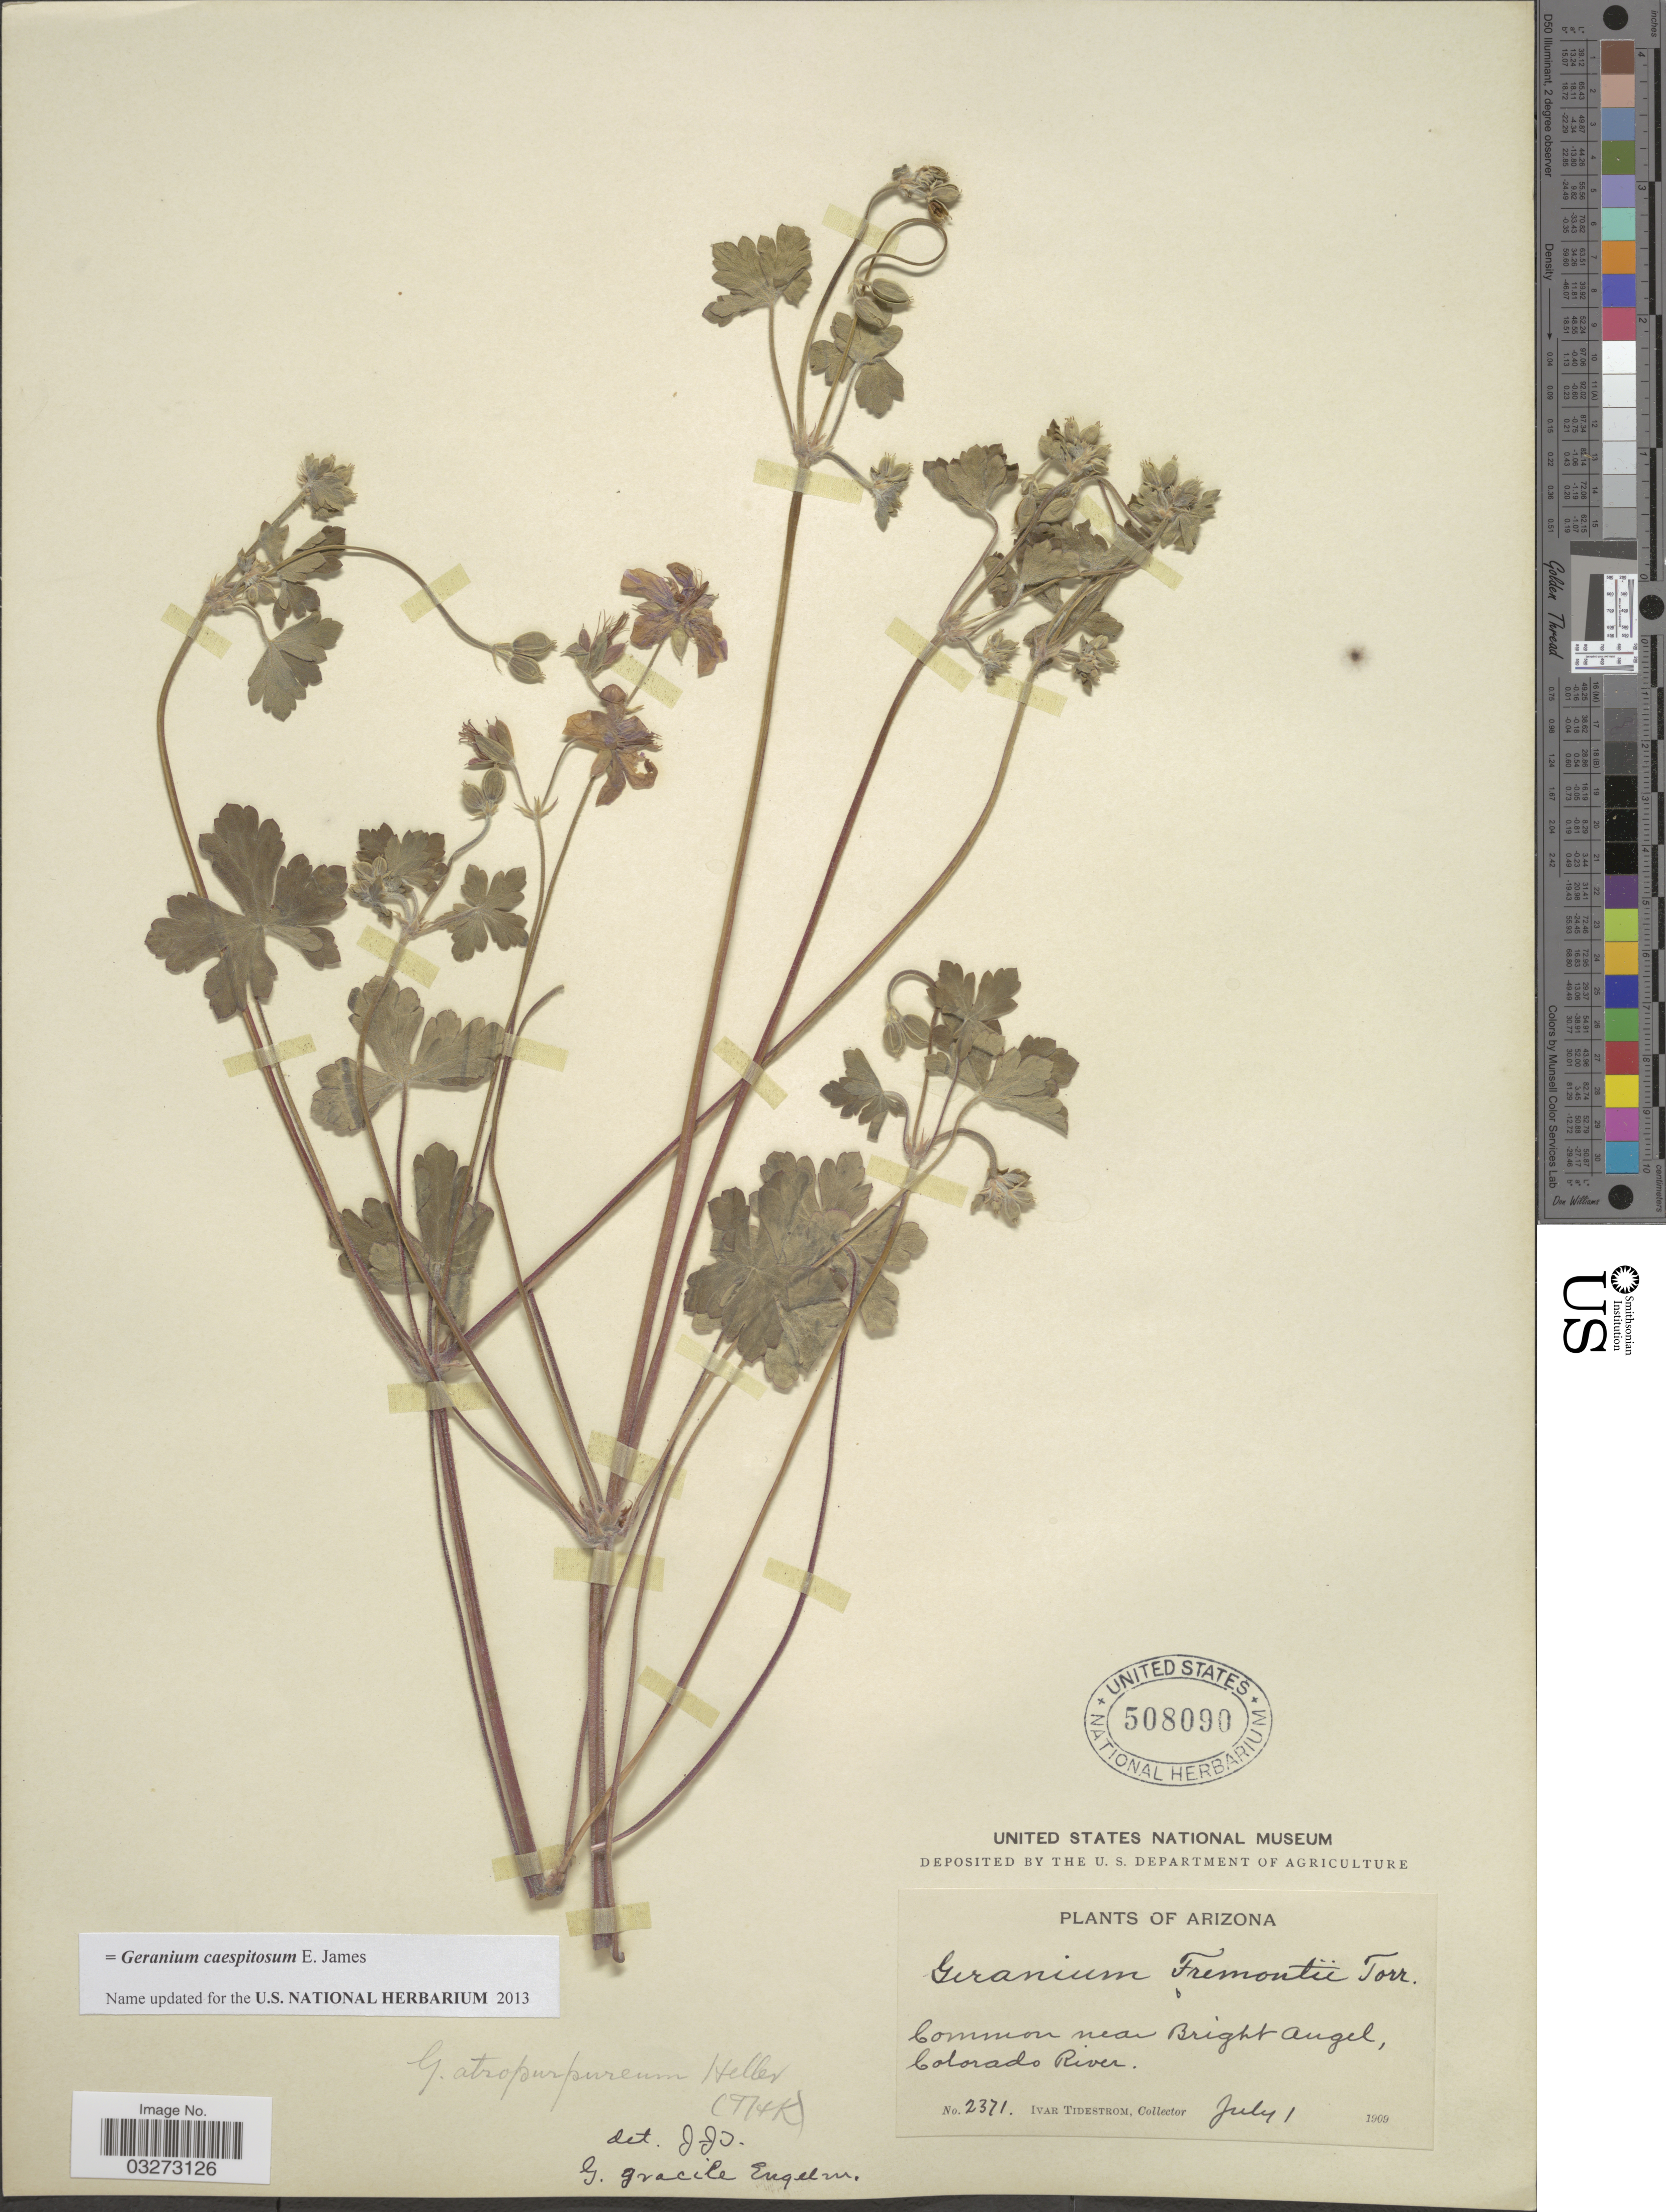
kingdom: Plantae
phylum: Tracheophyta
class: Magnoliopsida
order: Geraniales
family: Geraniaceae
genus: Geranium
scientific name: Geranium caespitosum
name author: E. James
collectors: I. F. Tidestrom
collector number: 2371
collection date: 1909-07-01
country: United States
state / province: Arizona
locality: Common near Bright Angel, Colorado River.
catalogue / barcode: US 508090